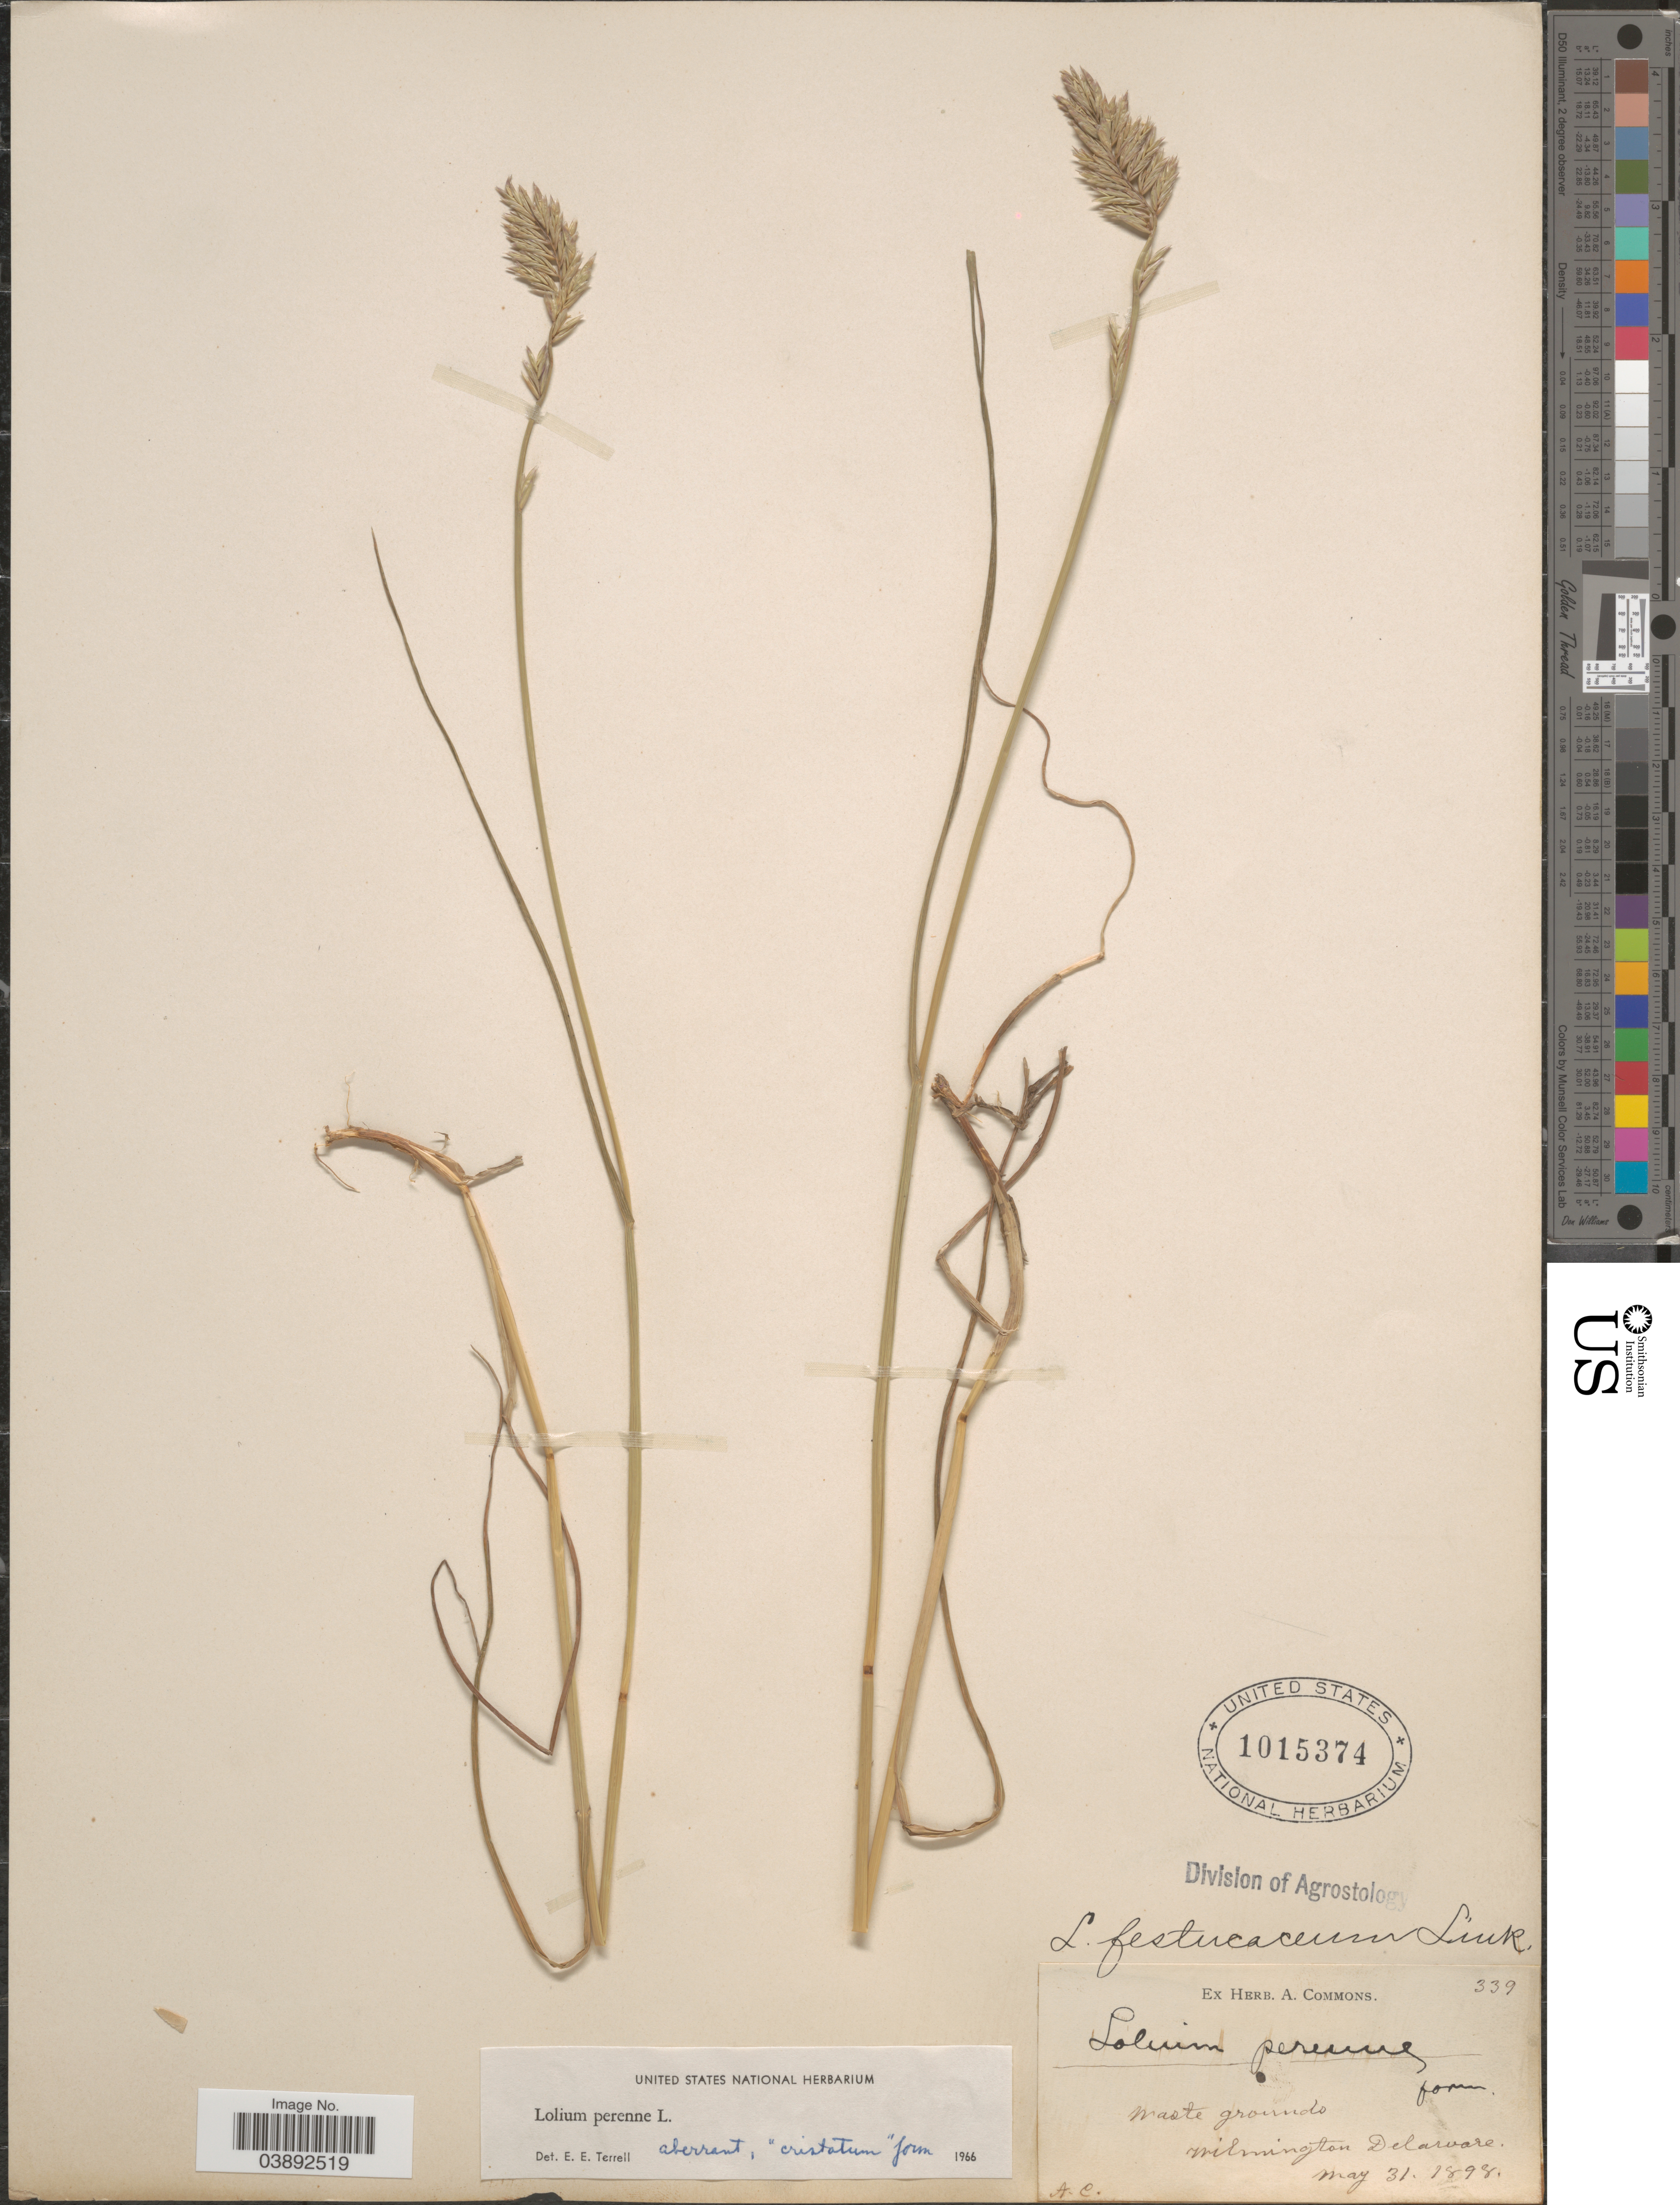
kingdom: Plantae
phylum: Tracheophyta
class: Liliopsida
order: Poales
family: Poaceae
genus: Lolium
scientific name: Lolium perenne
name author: L.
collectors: A. Commons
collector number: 339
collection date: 1898-05-31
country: United States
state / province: Delaware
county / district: New Castle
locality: Wilmington.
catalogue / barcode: US 1015374